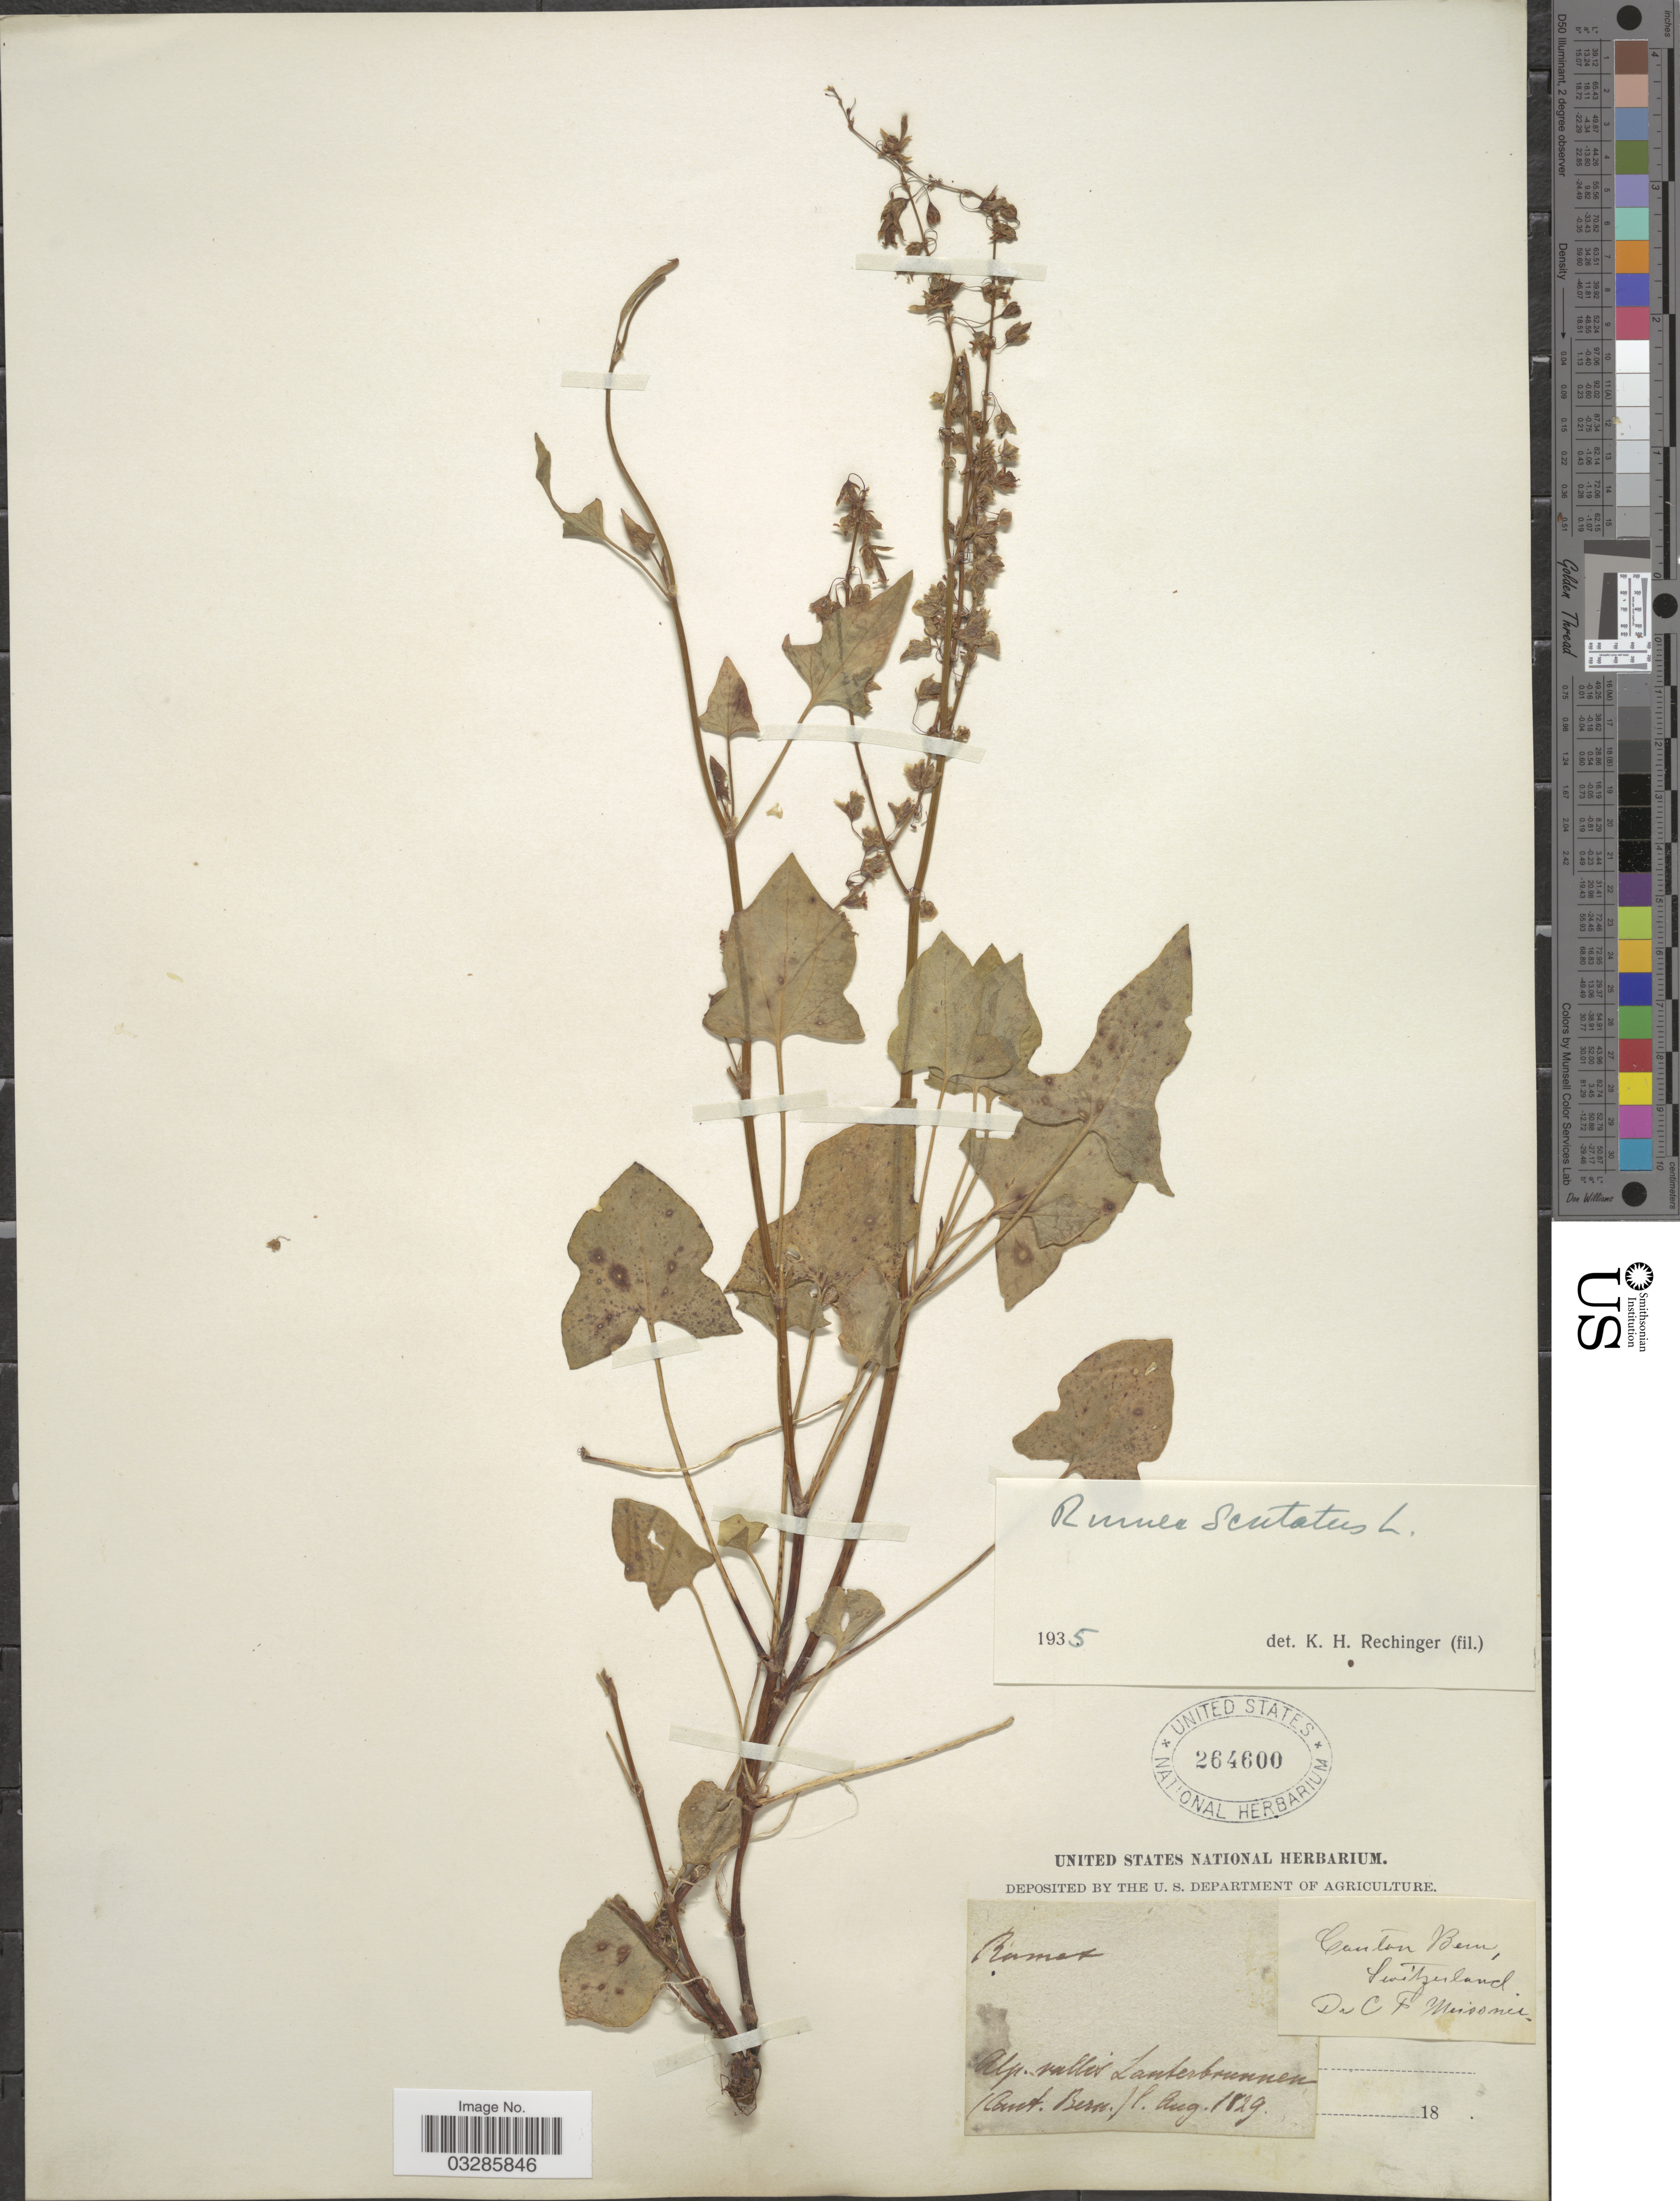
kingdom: Plantae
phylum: Tracheophyta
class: Magnoliopsida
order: Caryophyllales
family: Polygonaceae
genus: Rumex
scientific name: Rumex scutatus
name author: L.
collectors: C. F. W. Meissner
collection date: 1829-08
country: Switzerland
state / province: Bern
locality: Alp. vallis Lauterbrunnen, Canton Bern.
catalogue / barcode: US 264600